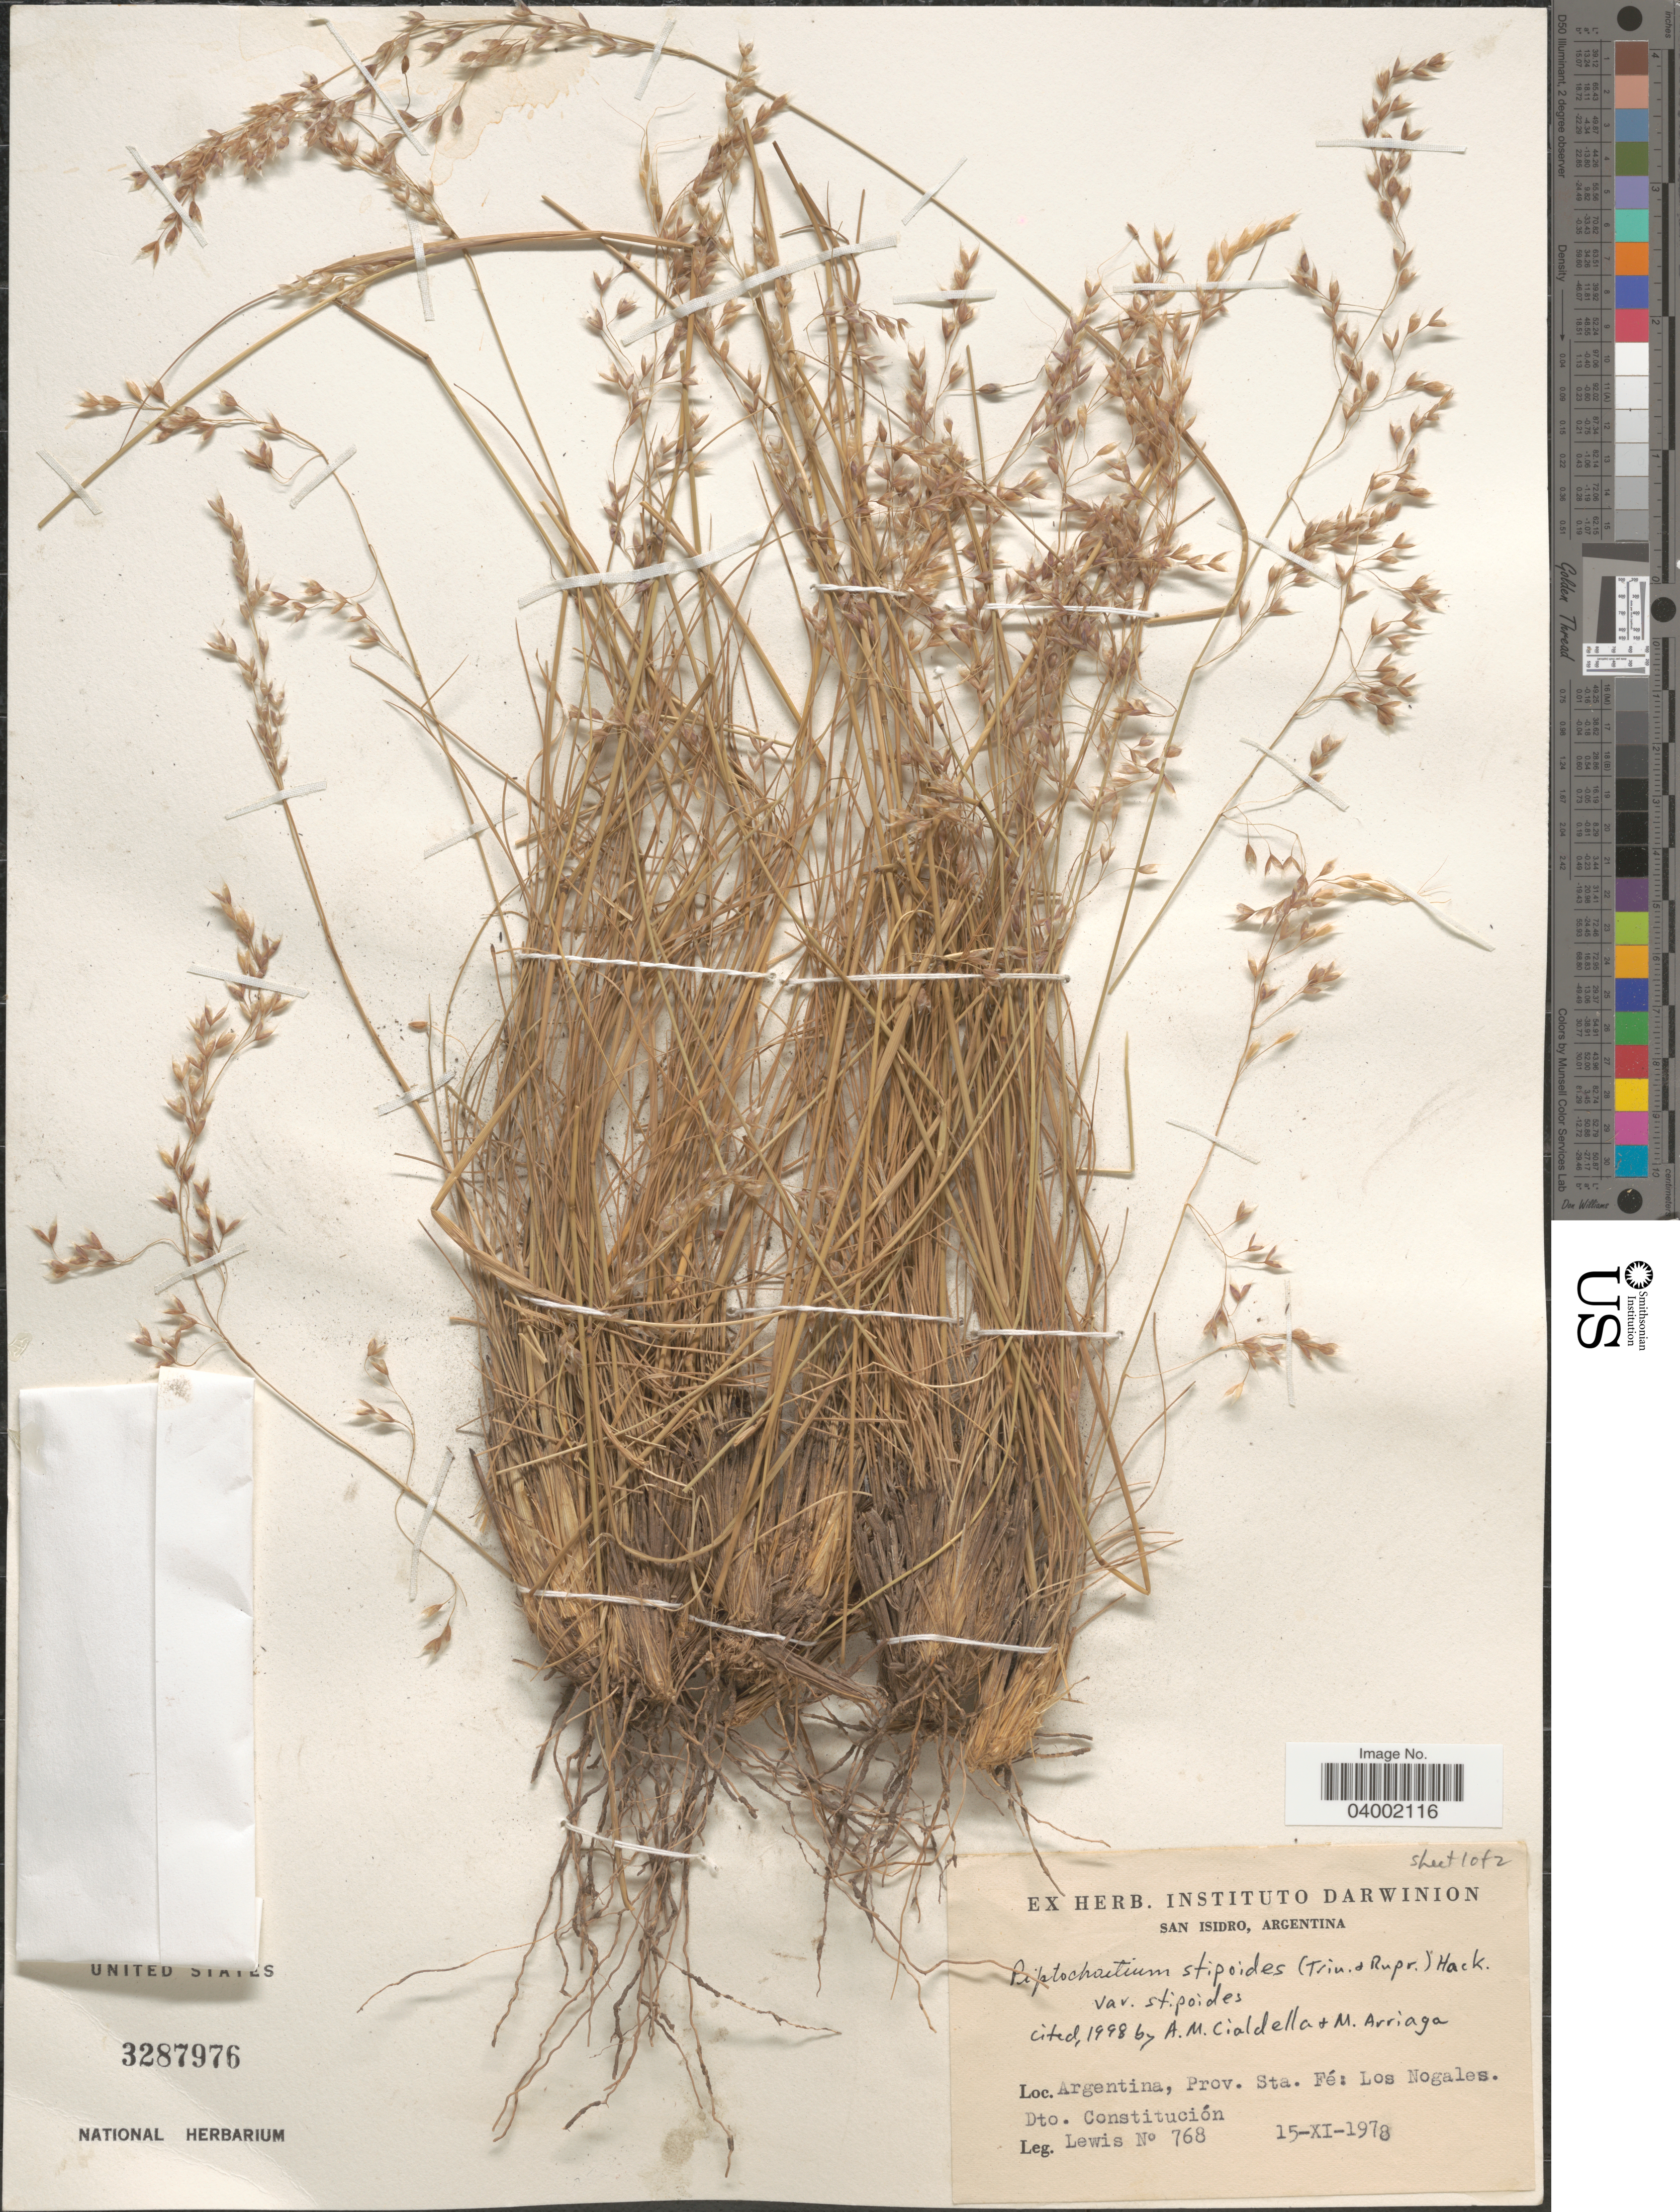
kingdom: Plantae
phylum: Tracheophyta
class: Liliopsida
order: Poales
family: Poaceae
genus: Piptochaetium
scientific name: Piptochaetium stipoides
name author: (Trin. & Rupr.) Hack. & Arechav.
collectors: -- Lewis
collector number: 768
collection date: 1978-11-15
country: Argentina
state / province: Santa Fe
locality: Sta. Fé: Los Nogales. Dto. Constitución.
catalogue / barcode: US 3287976